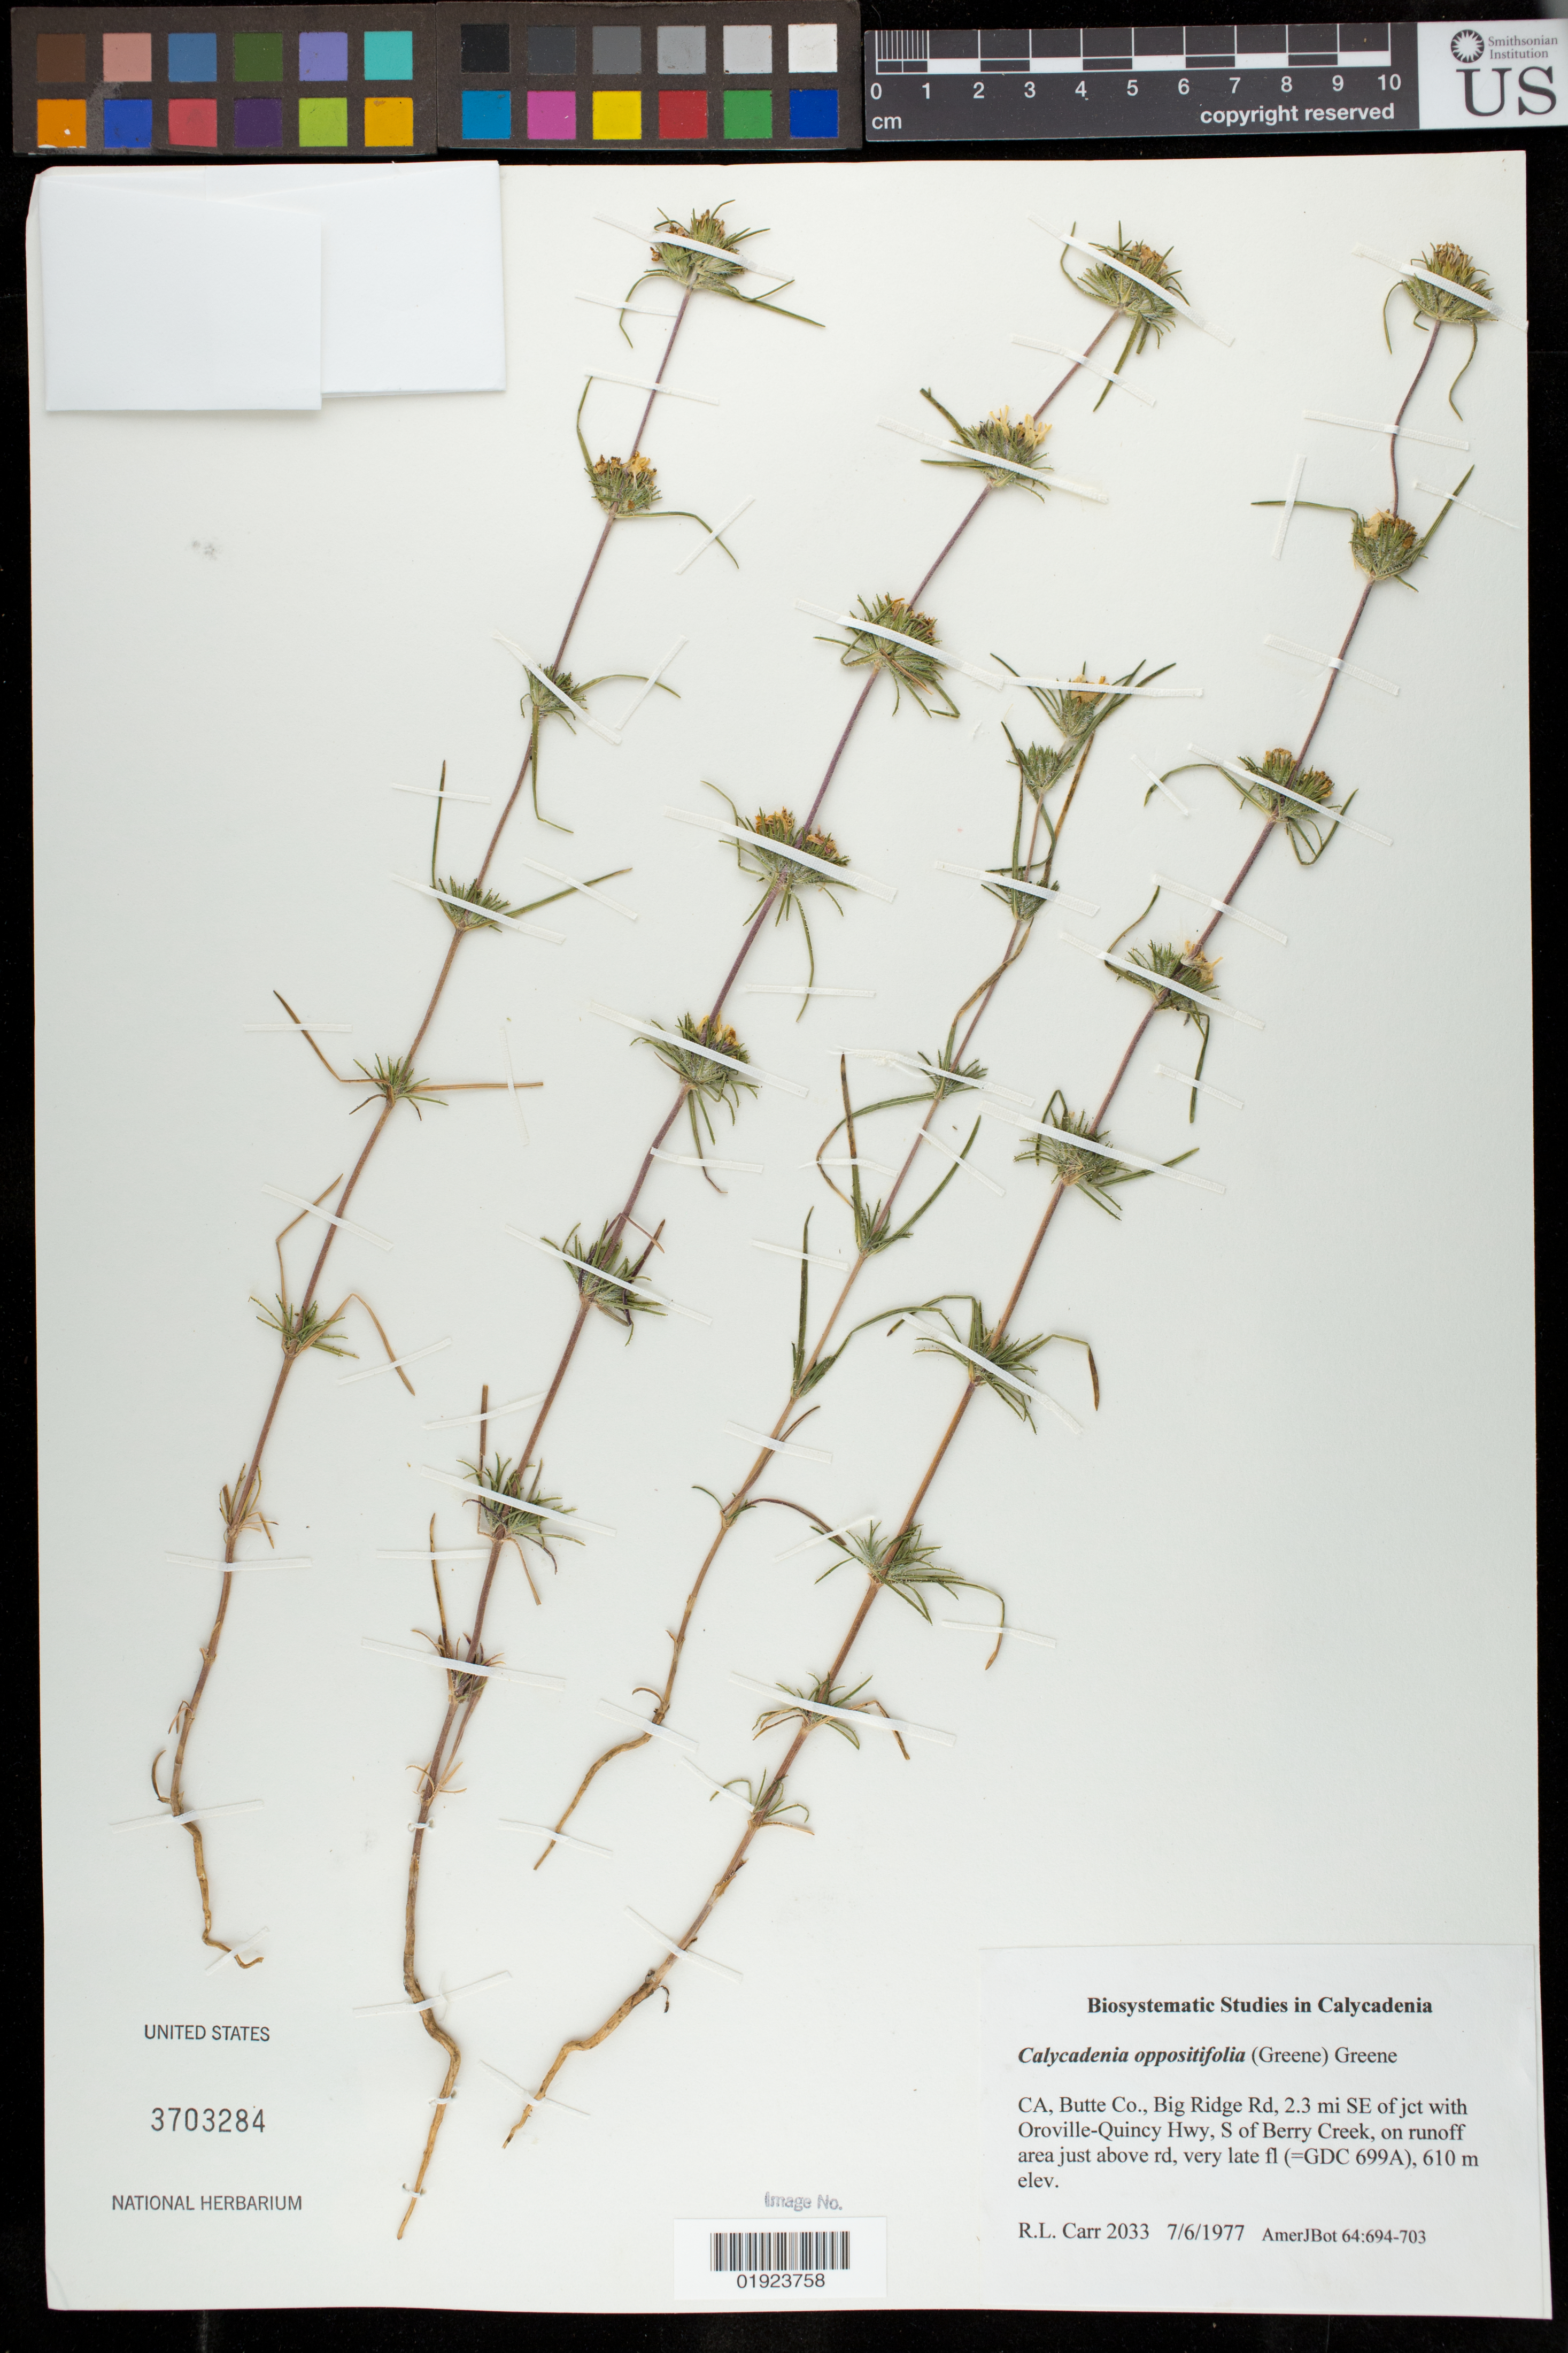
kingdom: Plantae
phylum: Tracheophyta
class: Magnoliopsida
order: Asterales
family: Asteraceae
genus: Calycadenia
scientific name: Calycadenia oppositifolia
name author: (Greene) Greene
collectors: R. Carr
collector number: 2033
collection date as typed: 6/7/1971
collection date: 1977-07-06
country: United States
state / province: California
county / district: Butte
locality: Big Ridge Rd, 2.3 mi SE of jt with Oroville-Quincy Hwy, S of Berry Creek, on runoff area just aobve rd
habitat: runoff area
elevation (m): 610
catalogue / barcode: US 3703284